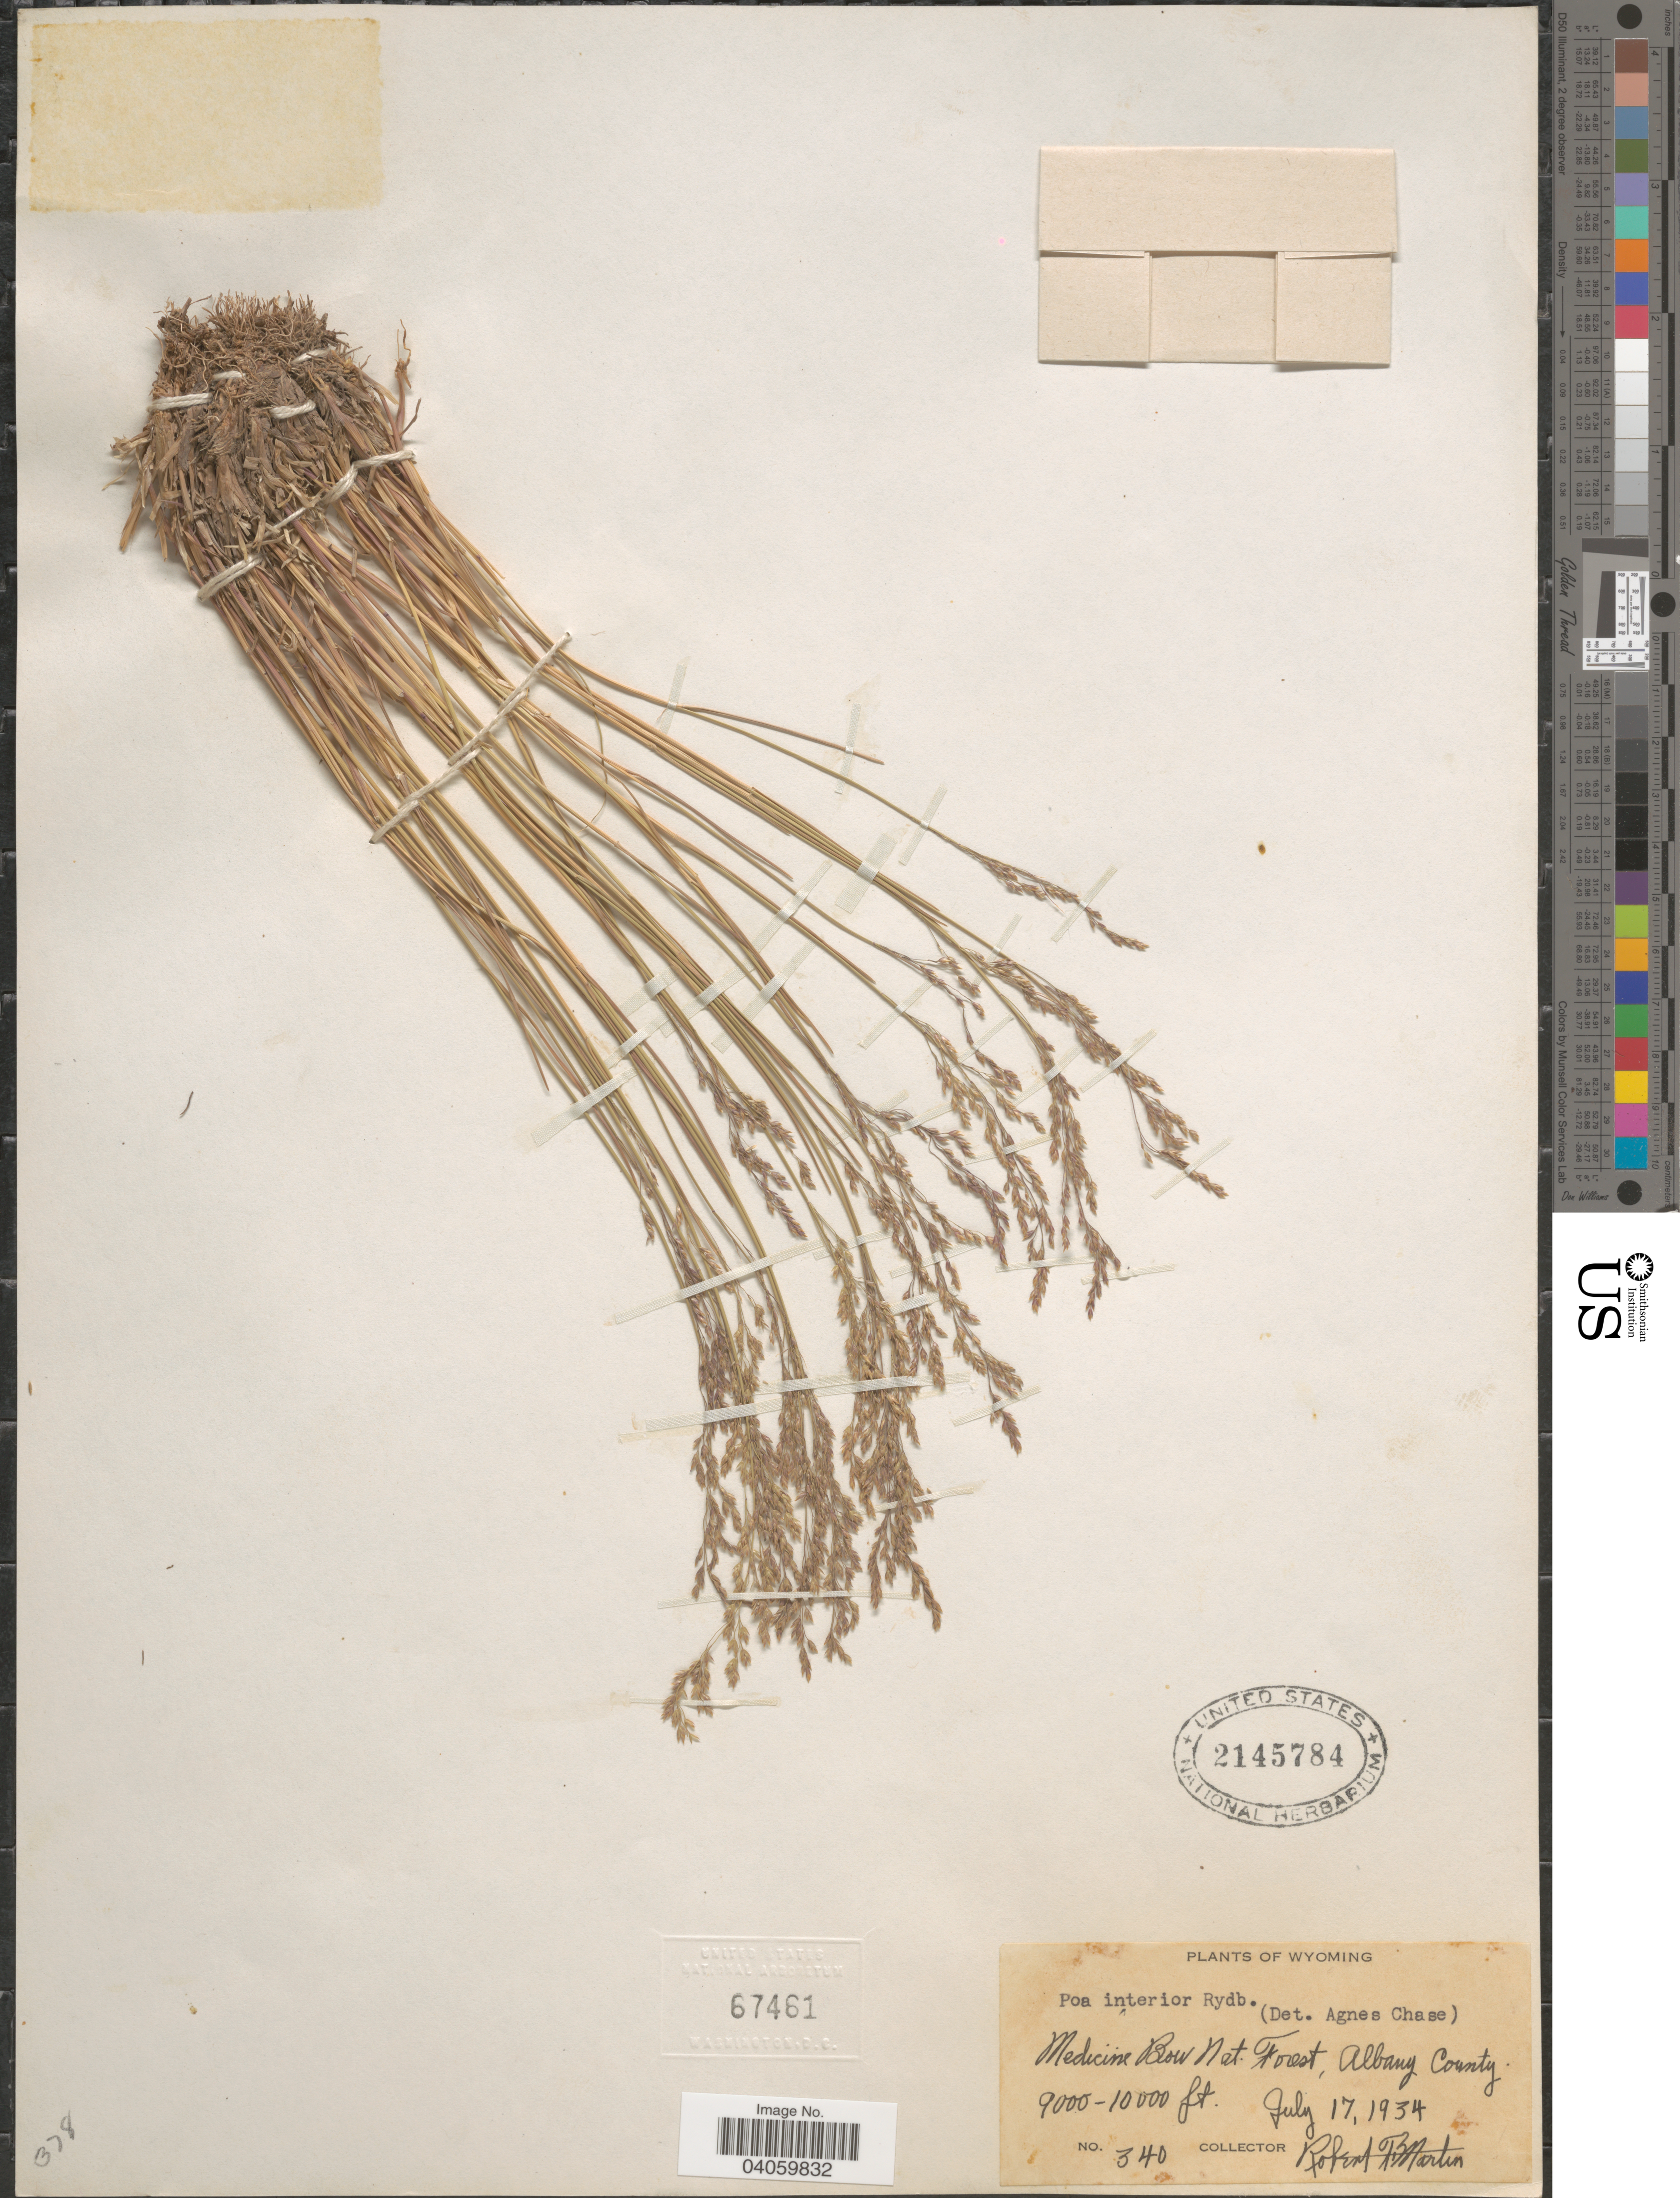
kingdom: Plantae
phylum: Tracheophyta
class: Liliopsida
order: Poales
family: Poaceae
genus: Poa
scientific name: Poa interior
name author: Rydb.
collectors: R. F. Martin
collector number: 340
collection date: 1934-07-17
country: United States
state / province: Wyoming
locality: Medicine Bow Nat. Forest, Albany County.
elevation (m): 2743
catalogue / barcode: US 2145784